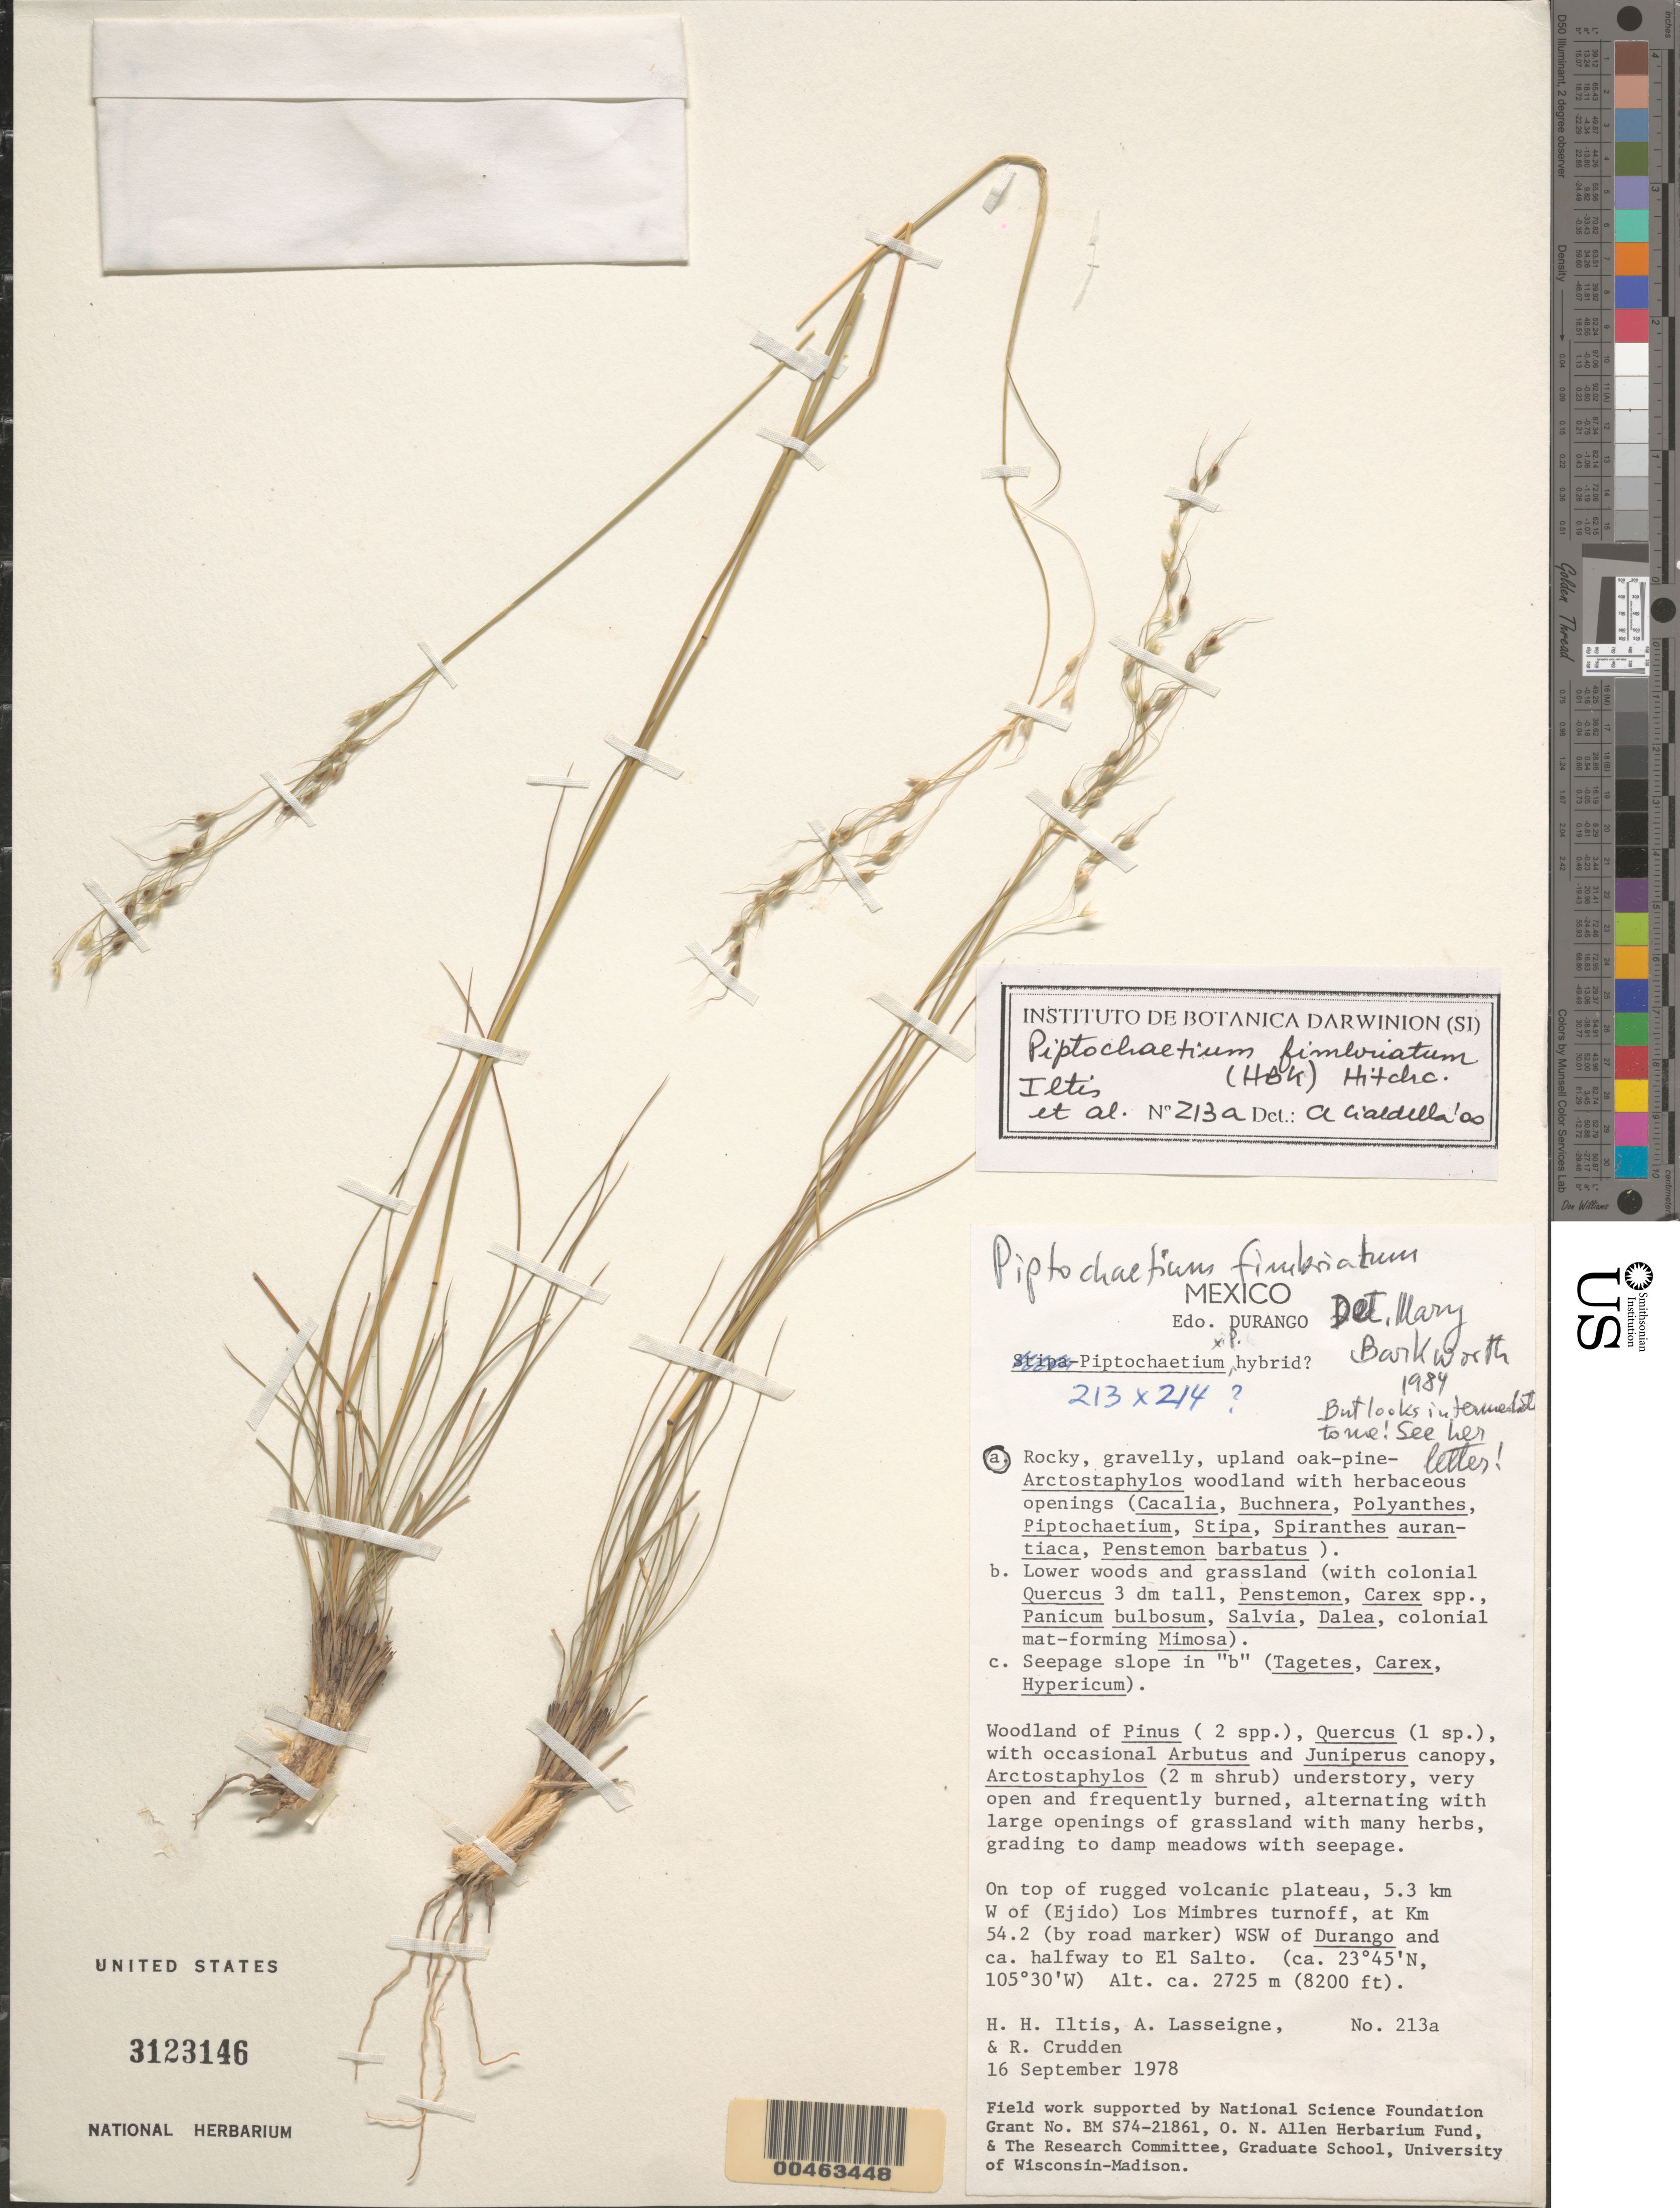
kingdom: Plantae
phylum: Tracheophyta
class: Liliopsida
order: Poales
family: Poaceae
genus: Piptochaetium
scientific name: Piptochaetium fimbriatum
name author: (Kunth) Hitchc.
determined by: Barkworth, M. E.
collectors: H. H. Iltis, A. Lasseigne & R. Crudden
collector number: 213a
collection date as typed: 16 Sep 1978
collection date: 1978-09-16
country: Mexico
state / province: Durango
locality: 5.3 km W of (Ejido) Los Mimbres turnoff, at Km 54.2 (by rd marker) WSW of Durango and ca. halfway to El Salto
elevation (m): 2725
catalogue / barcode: US 3123146